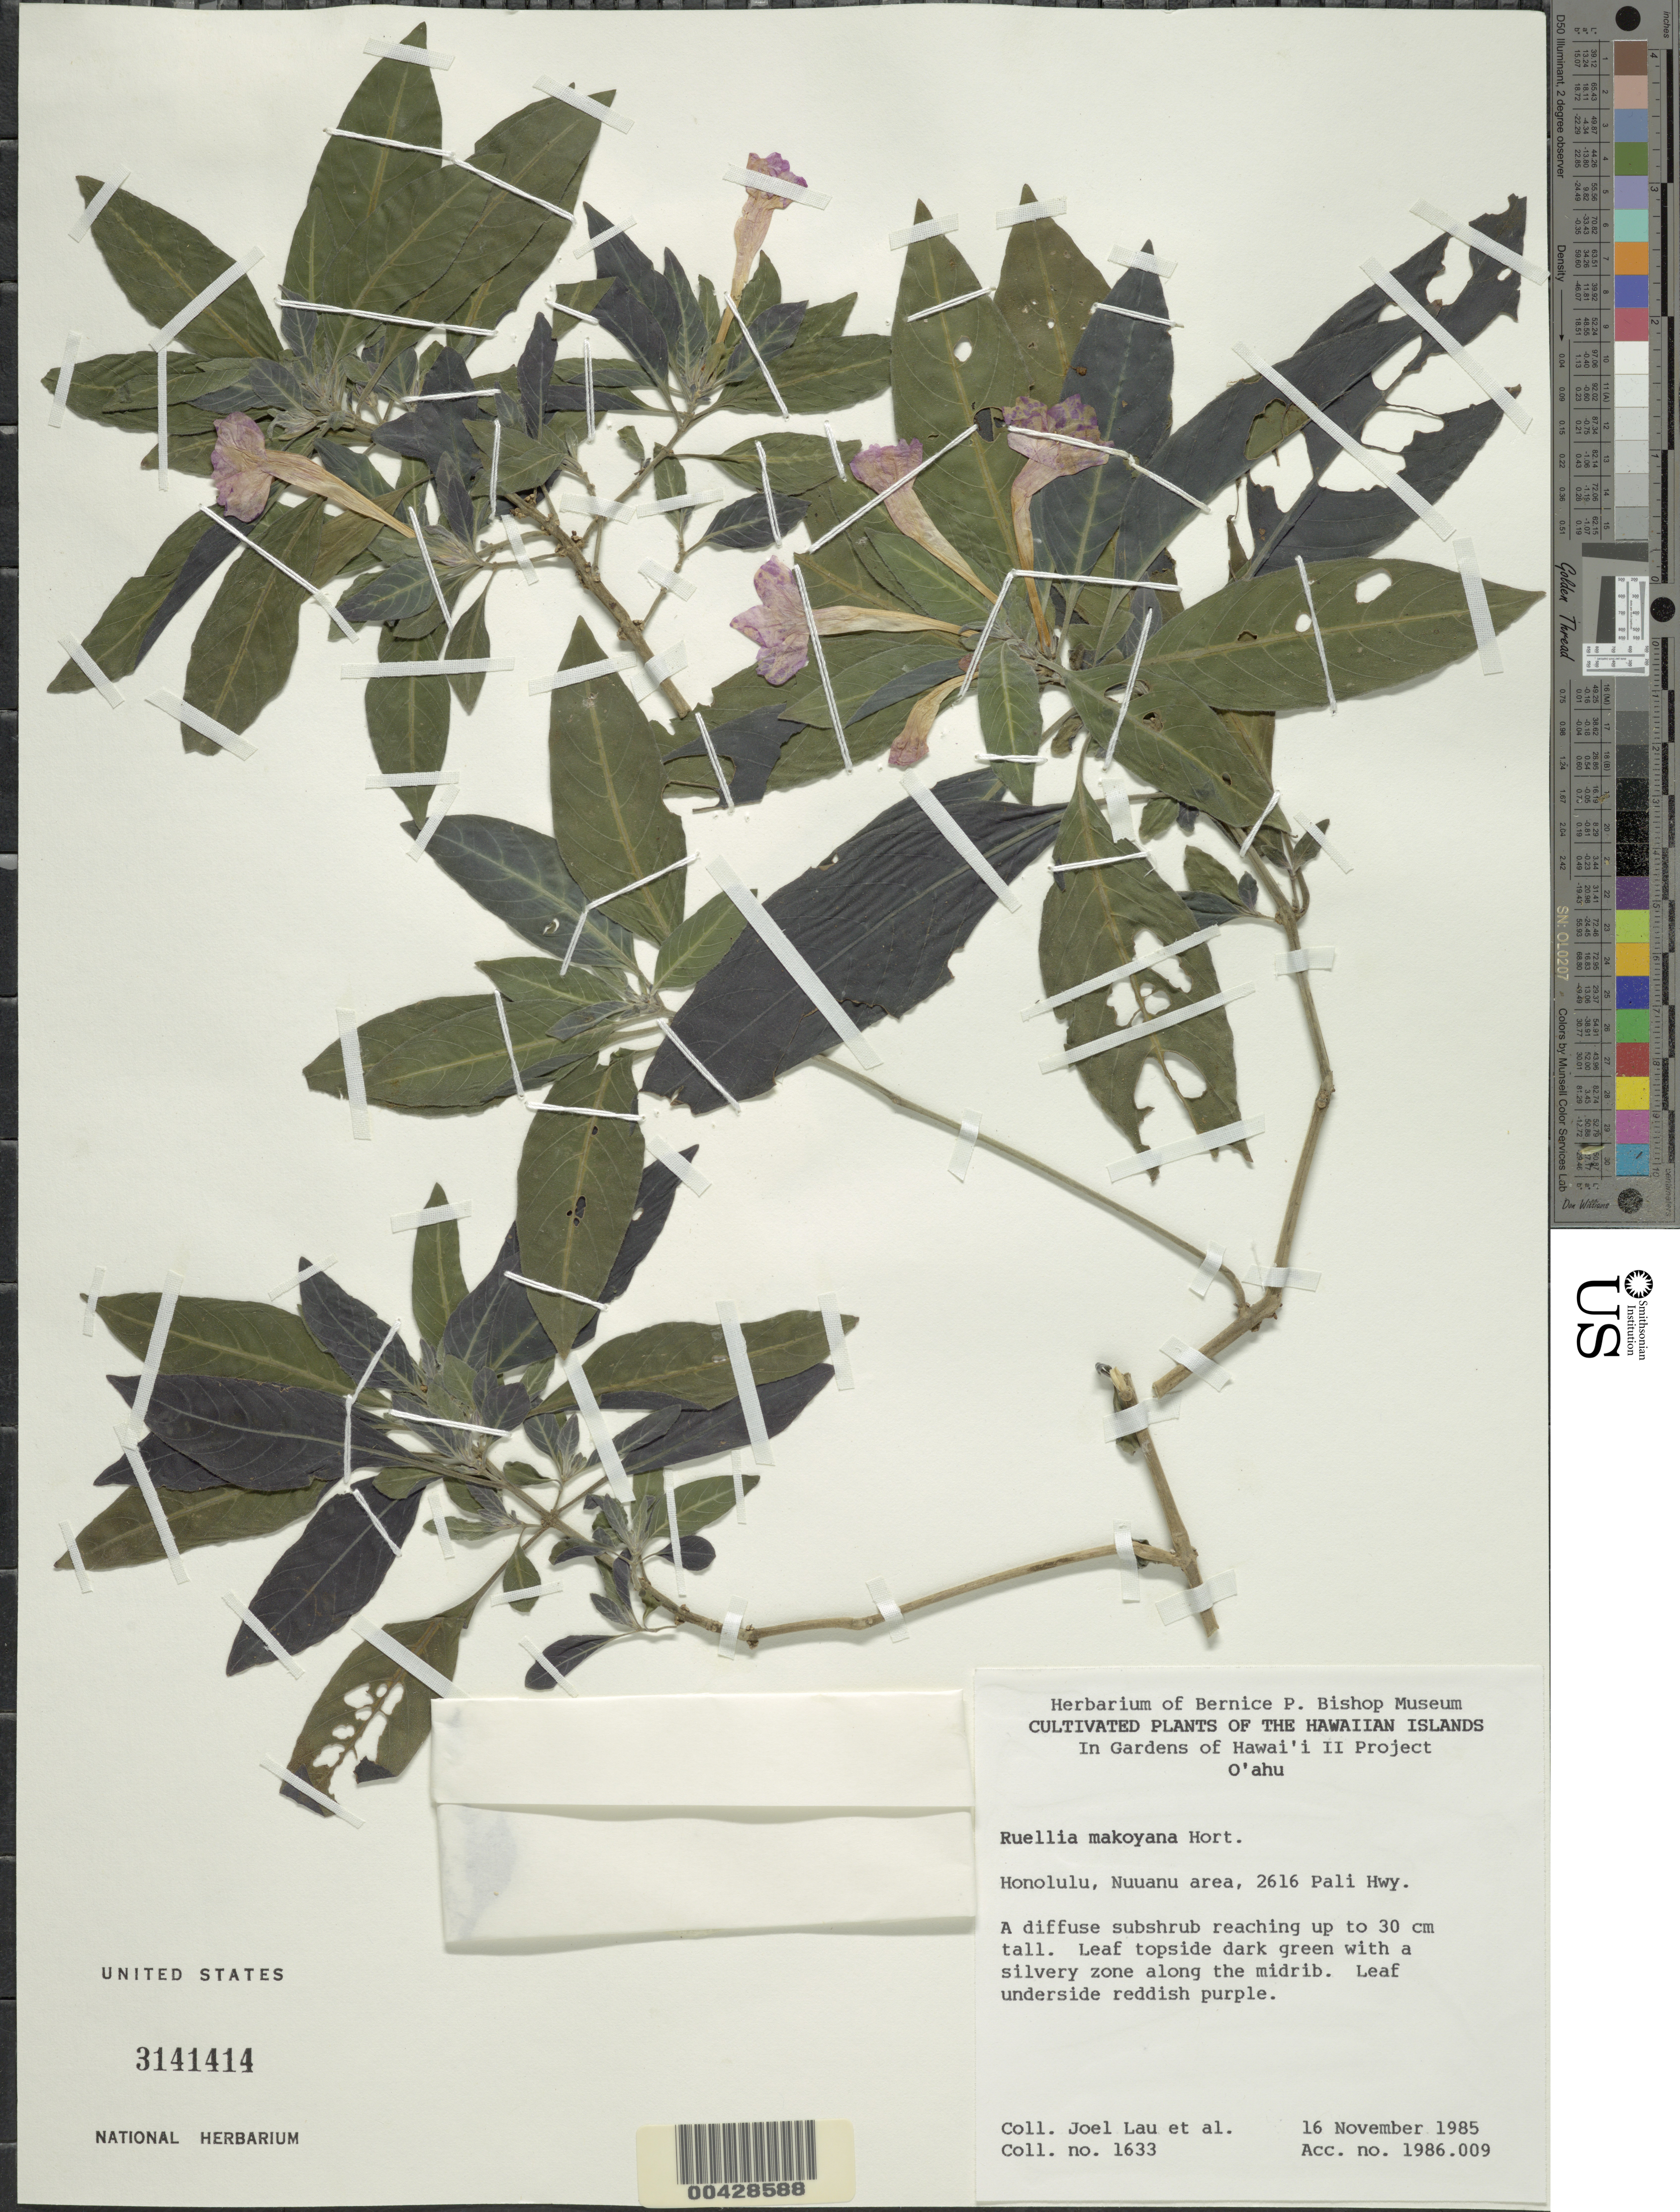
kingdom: Plantae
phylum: Tracheophyta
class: Magnoliopsida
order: Lamiales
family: Acanthaceae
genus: Ruellia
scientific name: Ruellia makoyana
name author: Closon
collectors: J. Lau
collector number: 1633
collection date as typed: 16 Nov 1985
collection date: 1985-11-16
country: United States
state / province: Hawaii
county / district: Honolulu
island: Oahu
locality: Honolulu, Nuuanu area, 2616 Pali Hwy.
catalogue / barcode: US 3141414